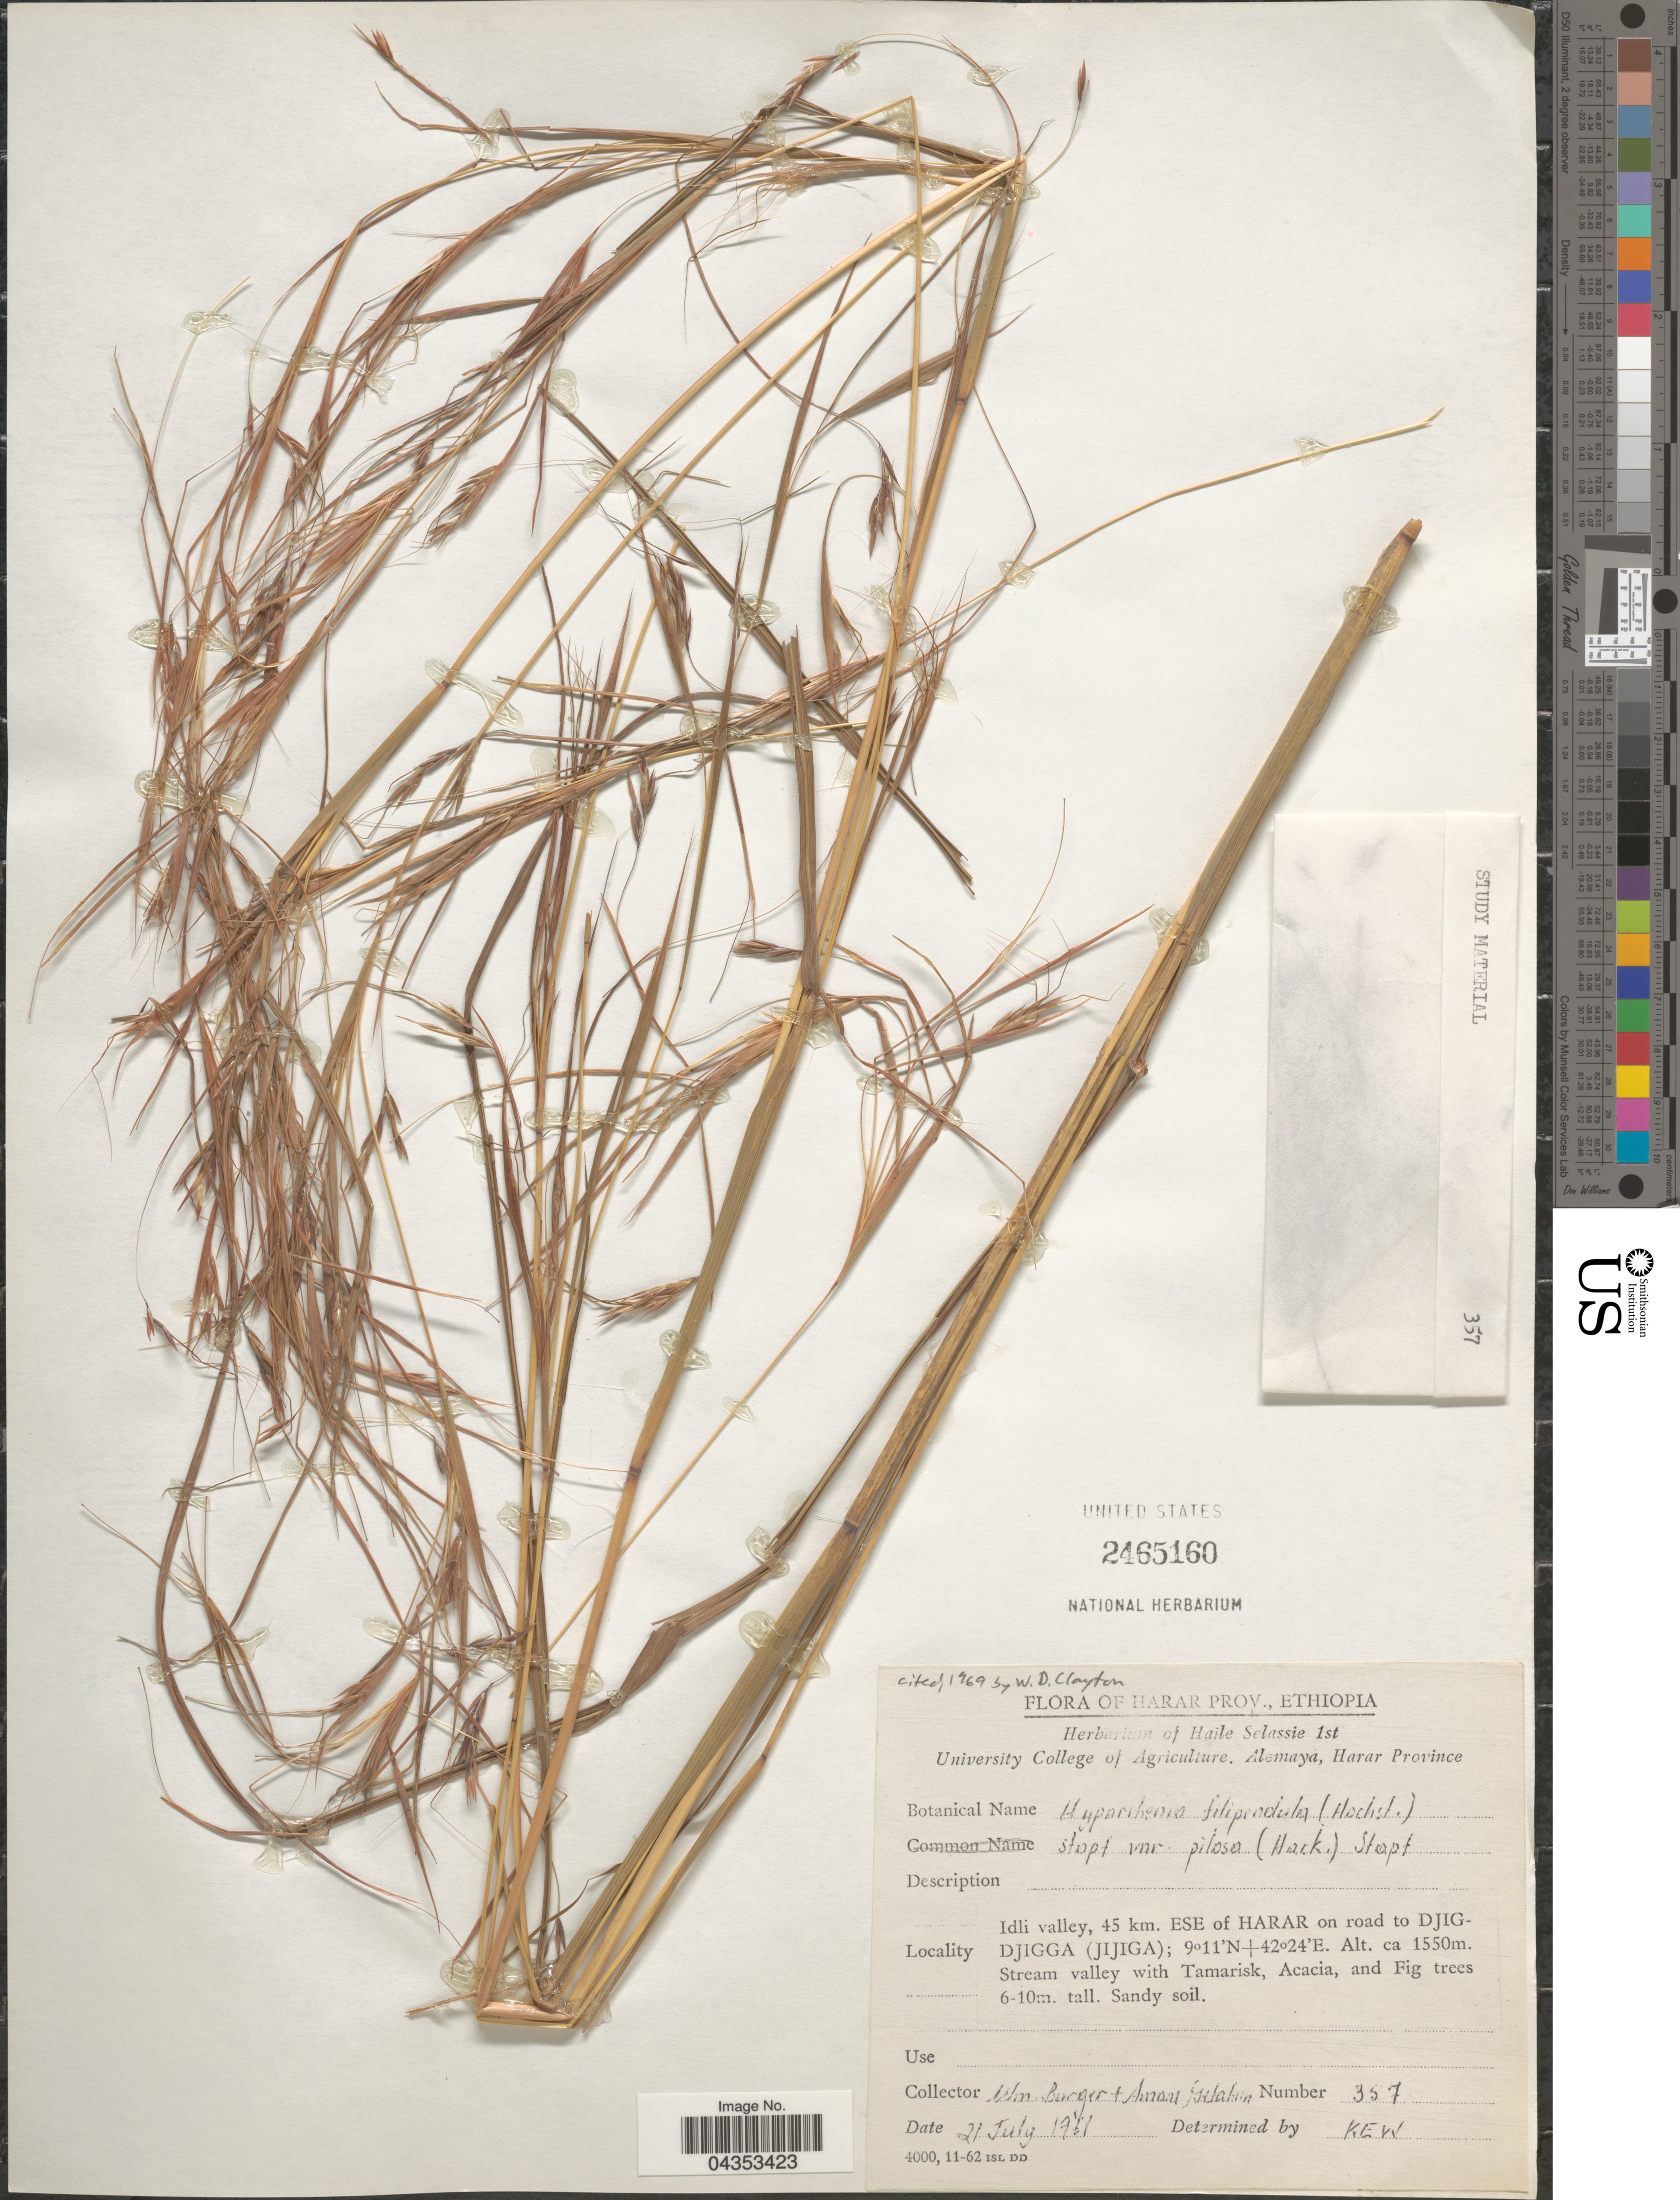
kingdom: Plantae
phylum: Tracheophyta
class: Liliopsida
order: Poales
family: Poaceae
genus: Hyparrhenia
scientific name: Hyparrhenia filipendula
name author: (Hochr.) Stapf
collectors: W. Burger & A. Getahun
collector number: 357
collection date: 1961-07-21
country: Ethiopia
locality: Harar Prov. Idli valley, 45 km. ESE of Harar on road to Djig-Digga (Jijiga).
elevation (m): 1550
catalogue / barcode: US 2465160